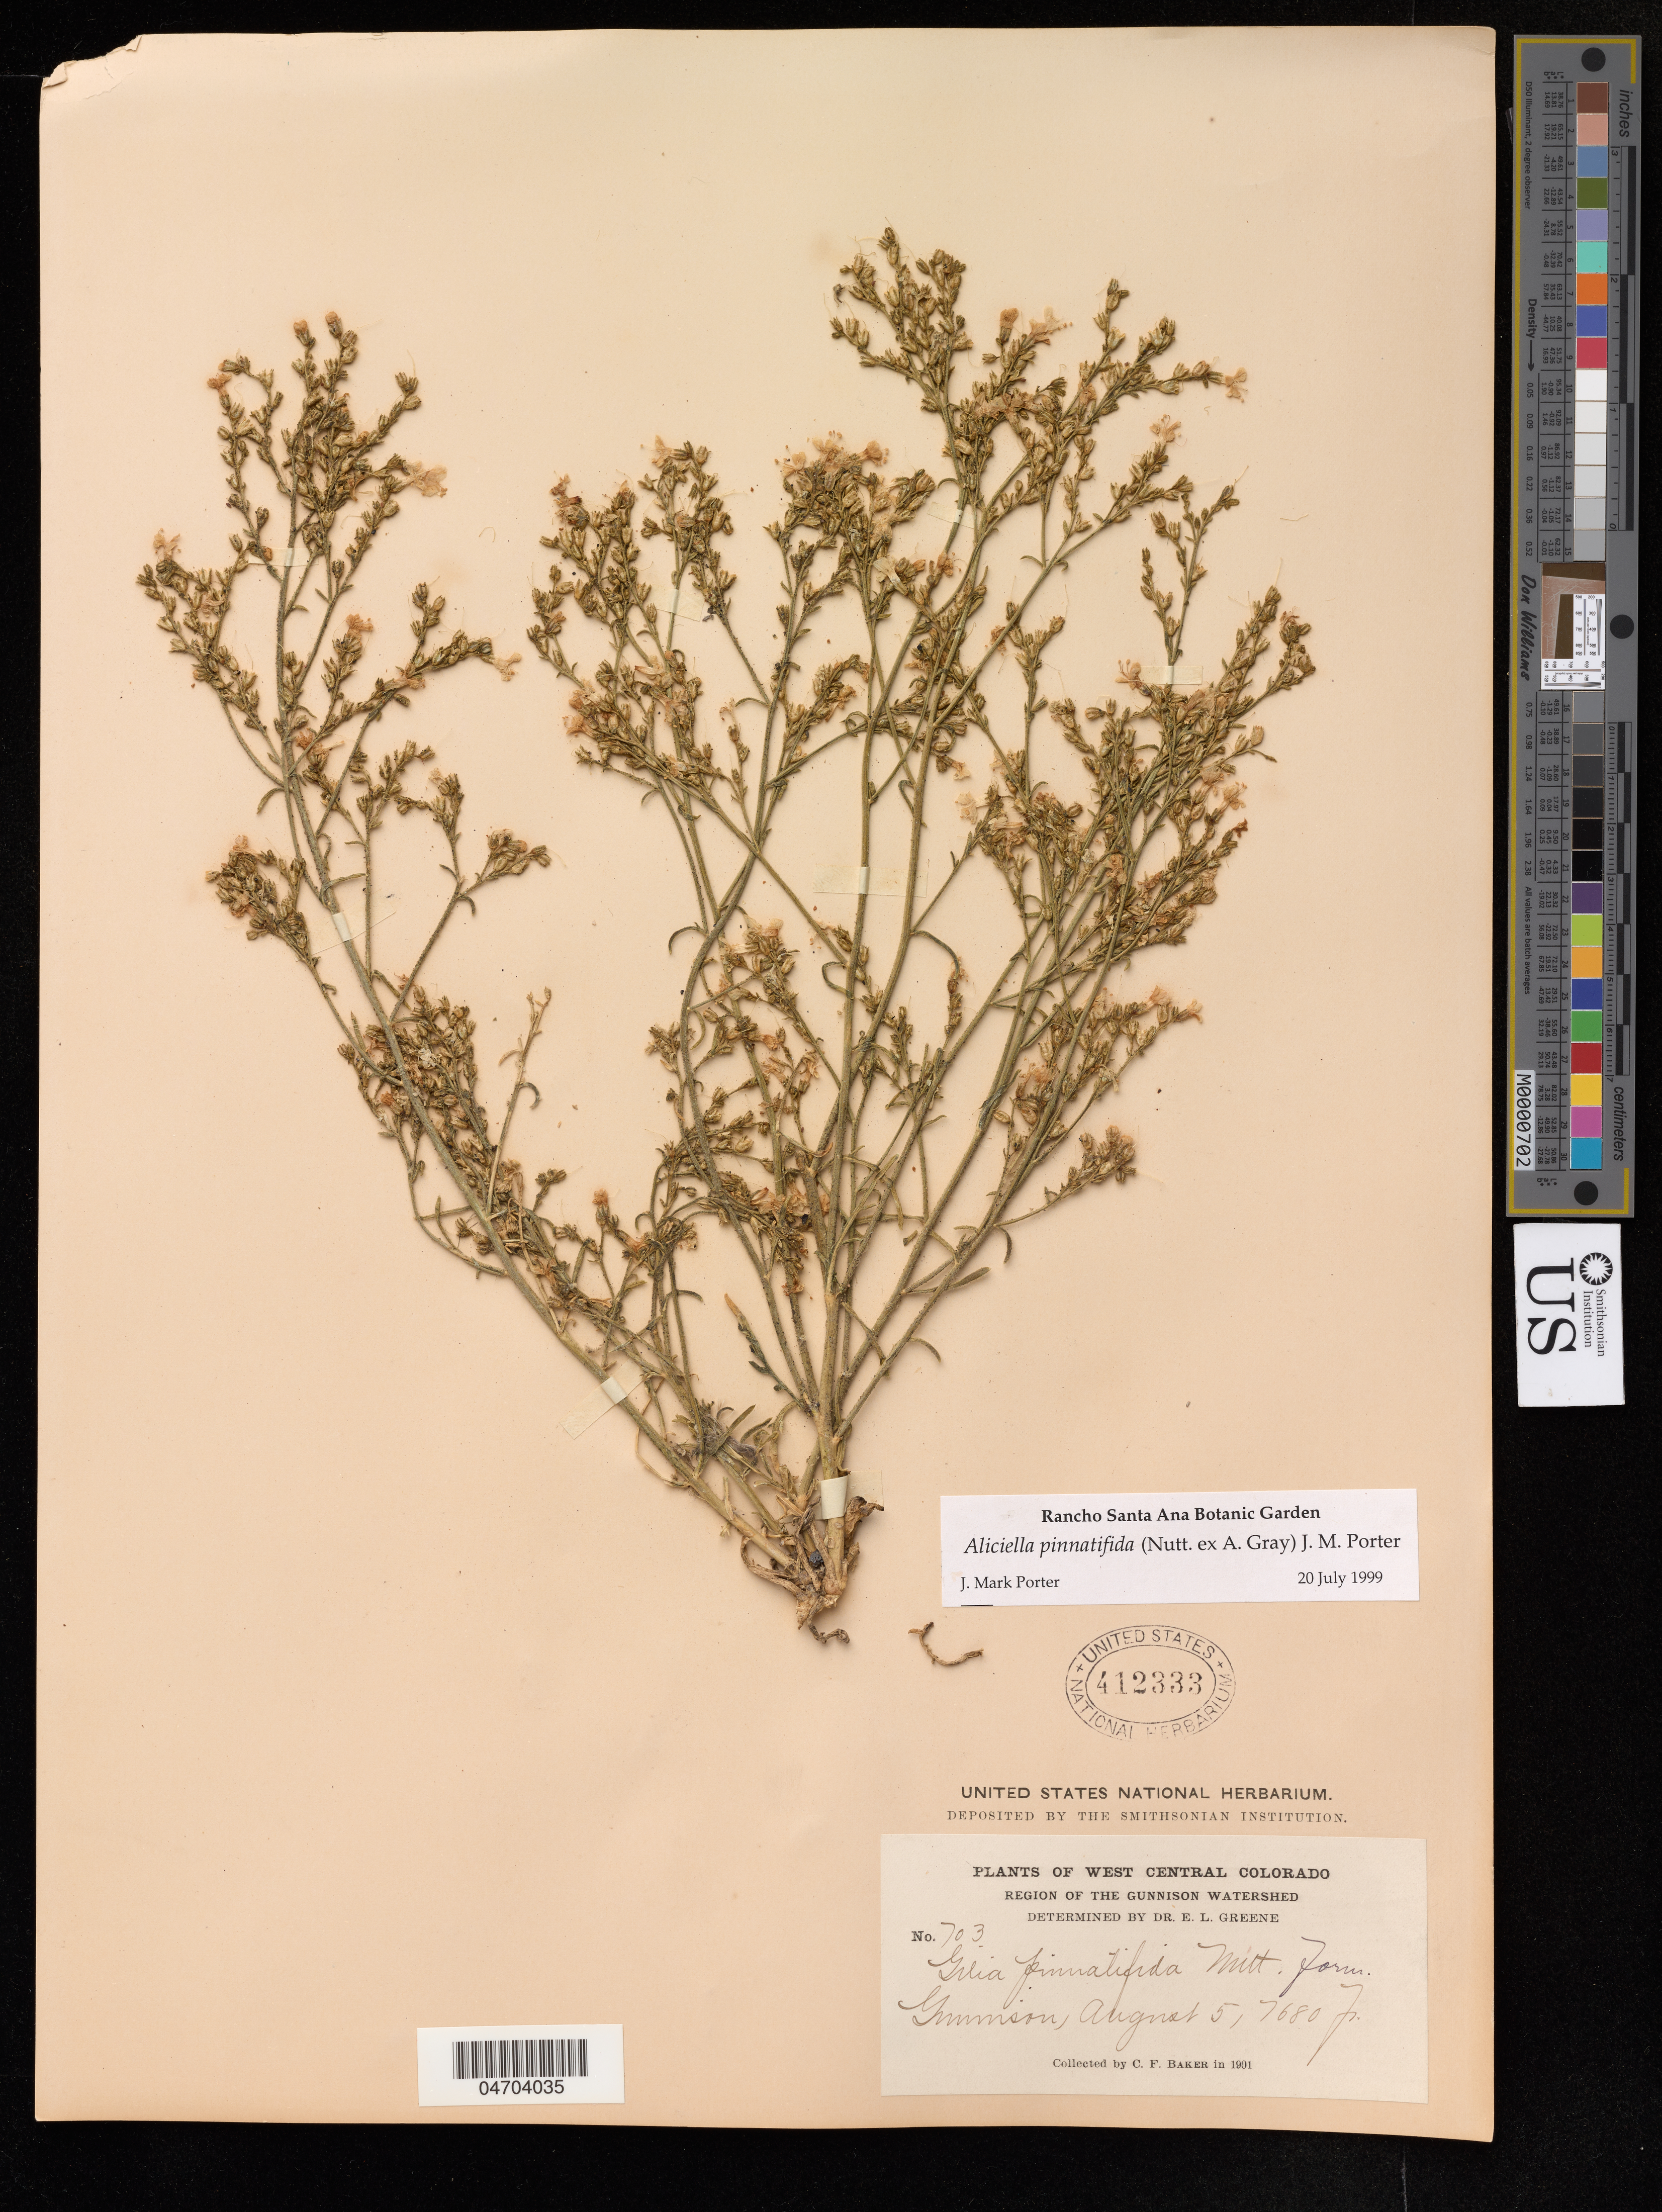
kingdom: Plantae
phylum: Tracheophyta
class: Magnoliopsida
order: Ericales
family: Polemoniaceae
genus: Aliciella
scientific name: Aliciella pinnatifida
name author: (Nutt. ex A. Gray) J.M. Porter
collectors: C. Baker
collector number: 703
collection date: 1901-08-05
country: United States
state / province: Colorado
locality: West Central Colorado Region of the Gunnison Watershed.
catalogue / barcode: US 412333